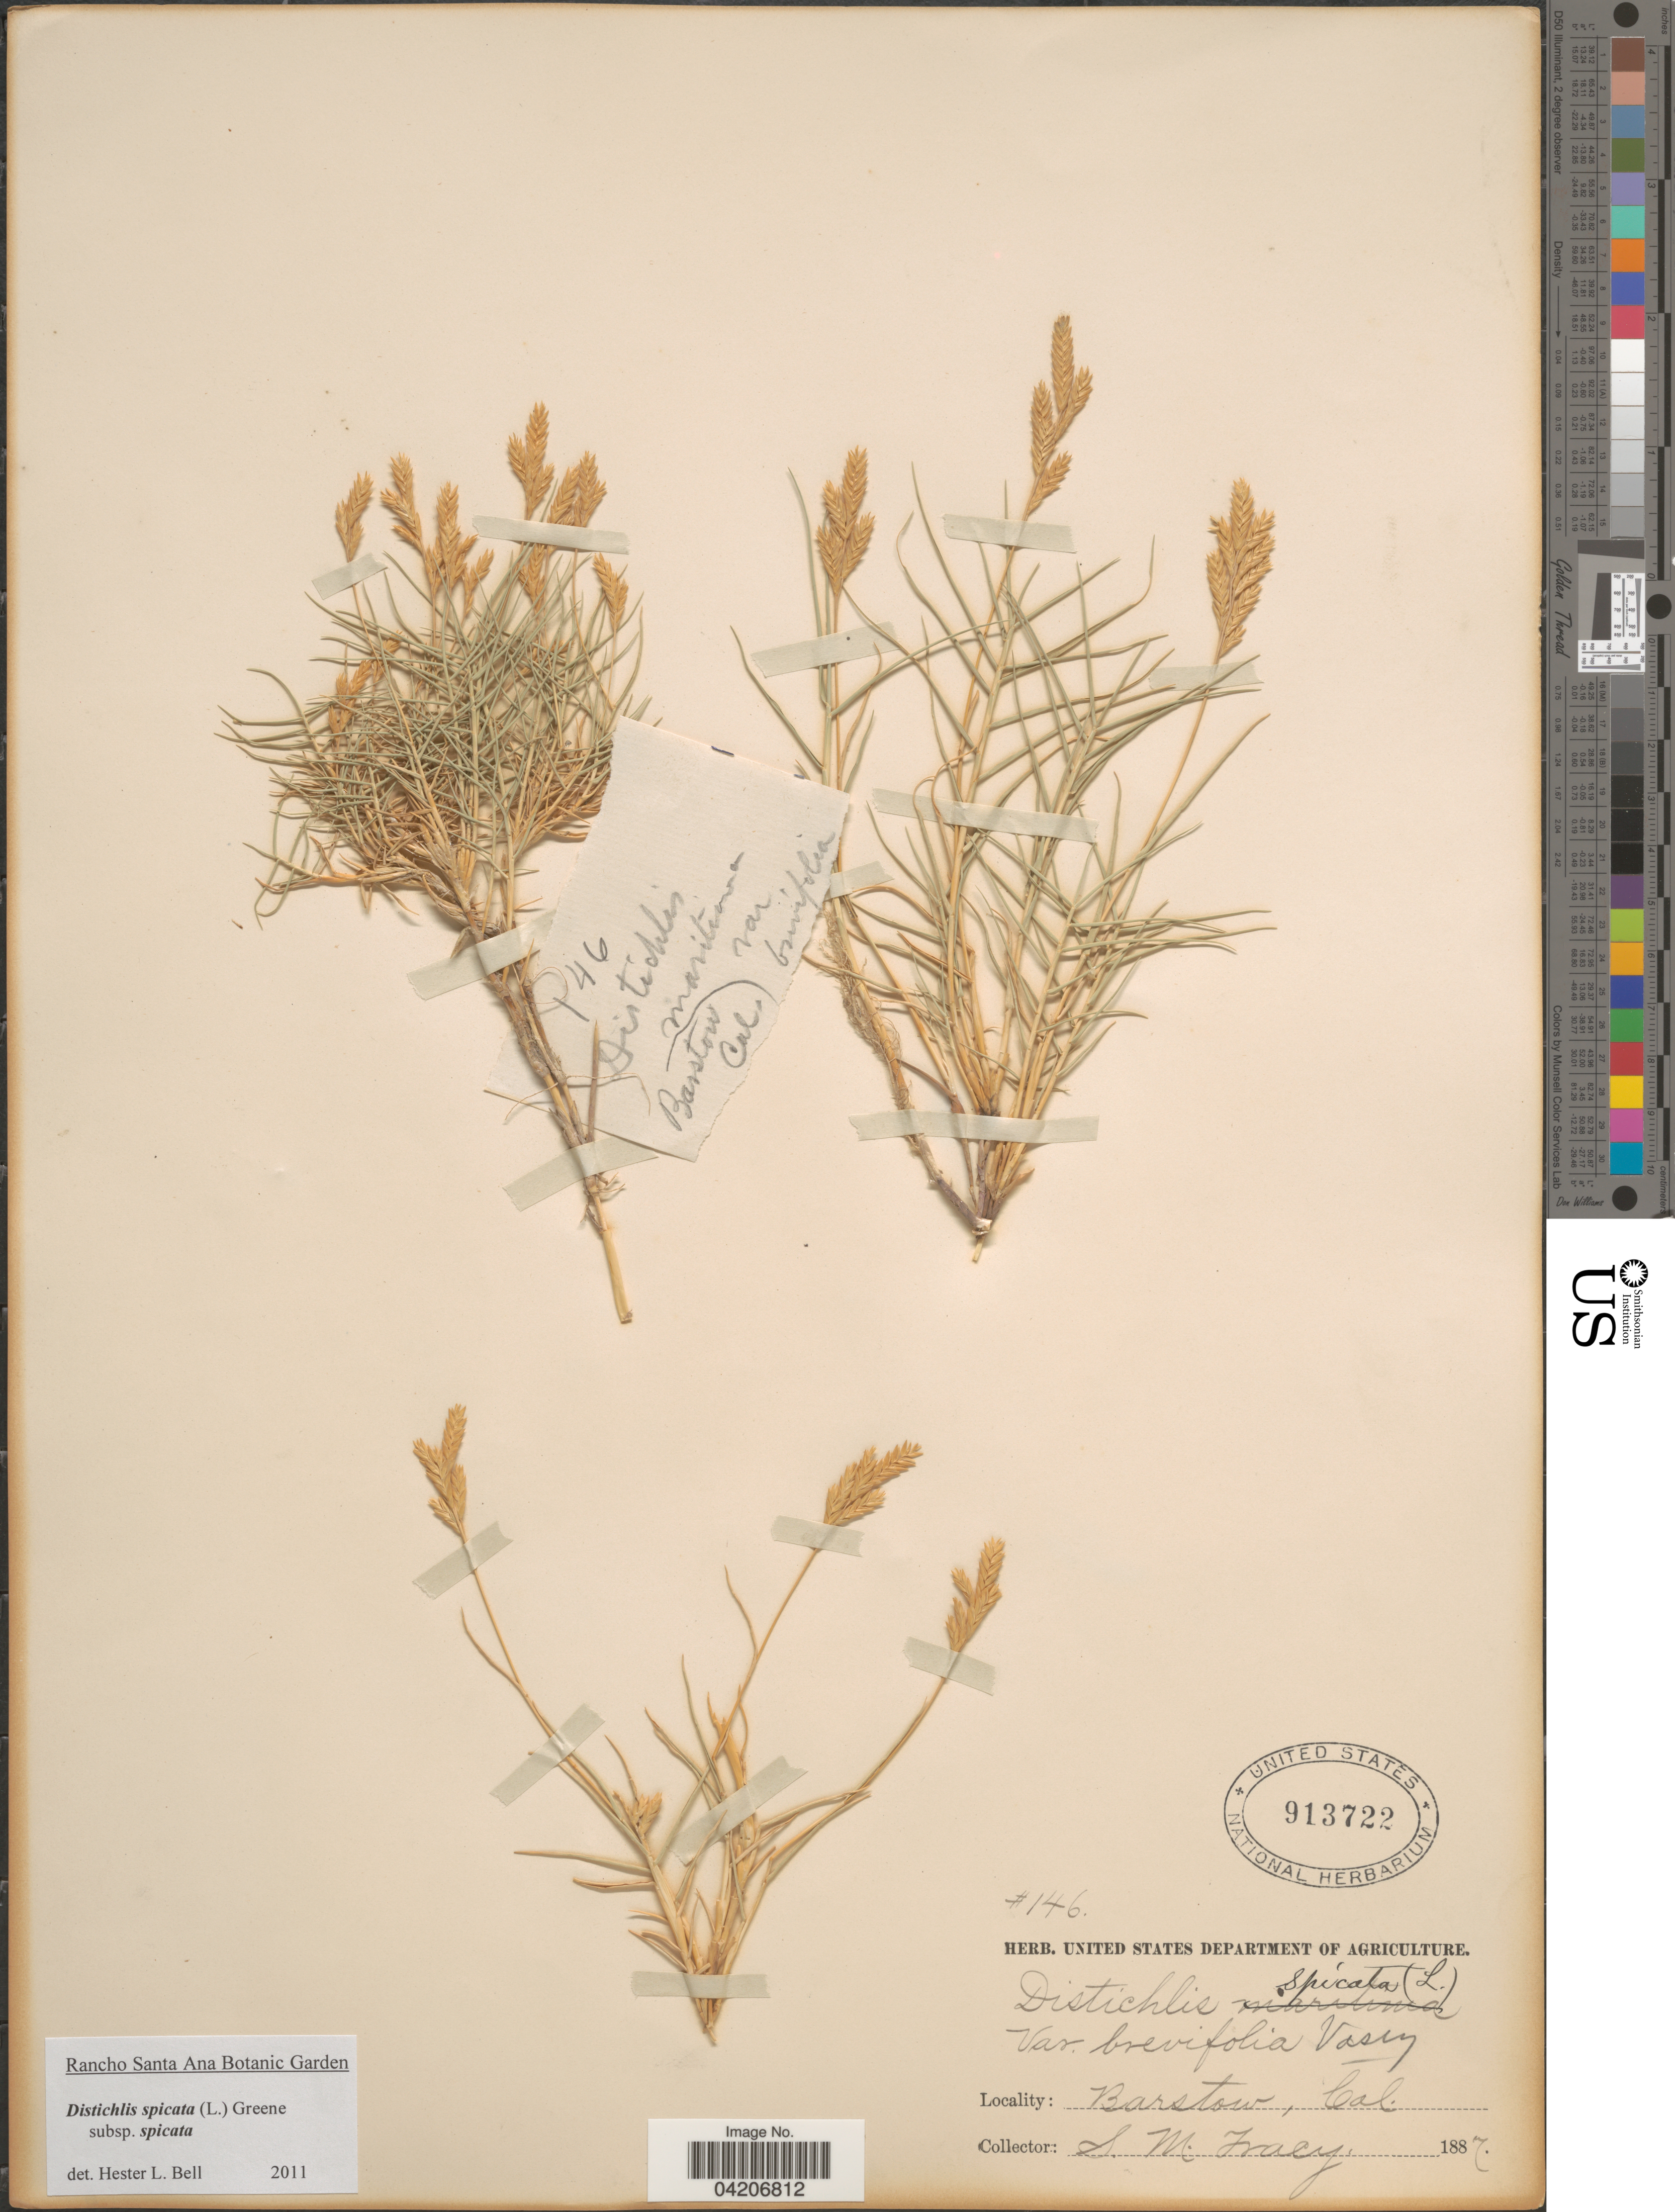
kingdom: Plantae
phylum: Tracheophyta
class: Liliopsida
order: Poales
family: Poaceae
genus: Distichlis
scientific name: Distichlis spicata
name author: (L.) Greene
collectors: S. Stracy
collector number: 146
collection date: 1887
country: United States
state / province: California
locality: Barstow.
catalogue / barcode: US 913722